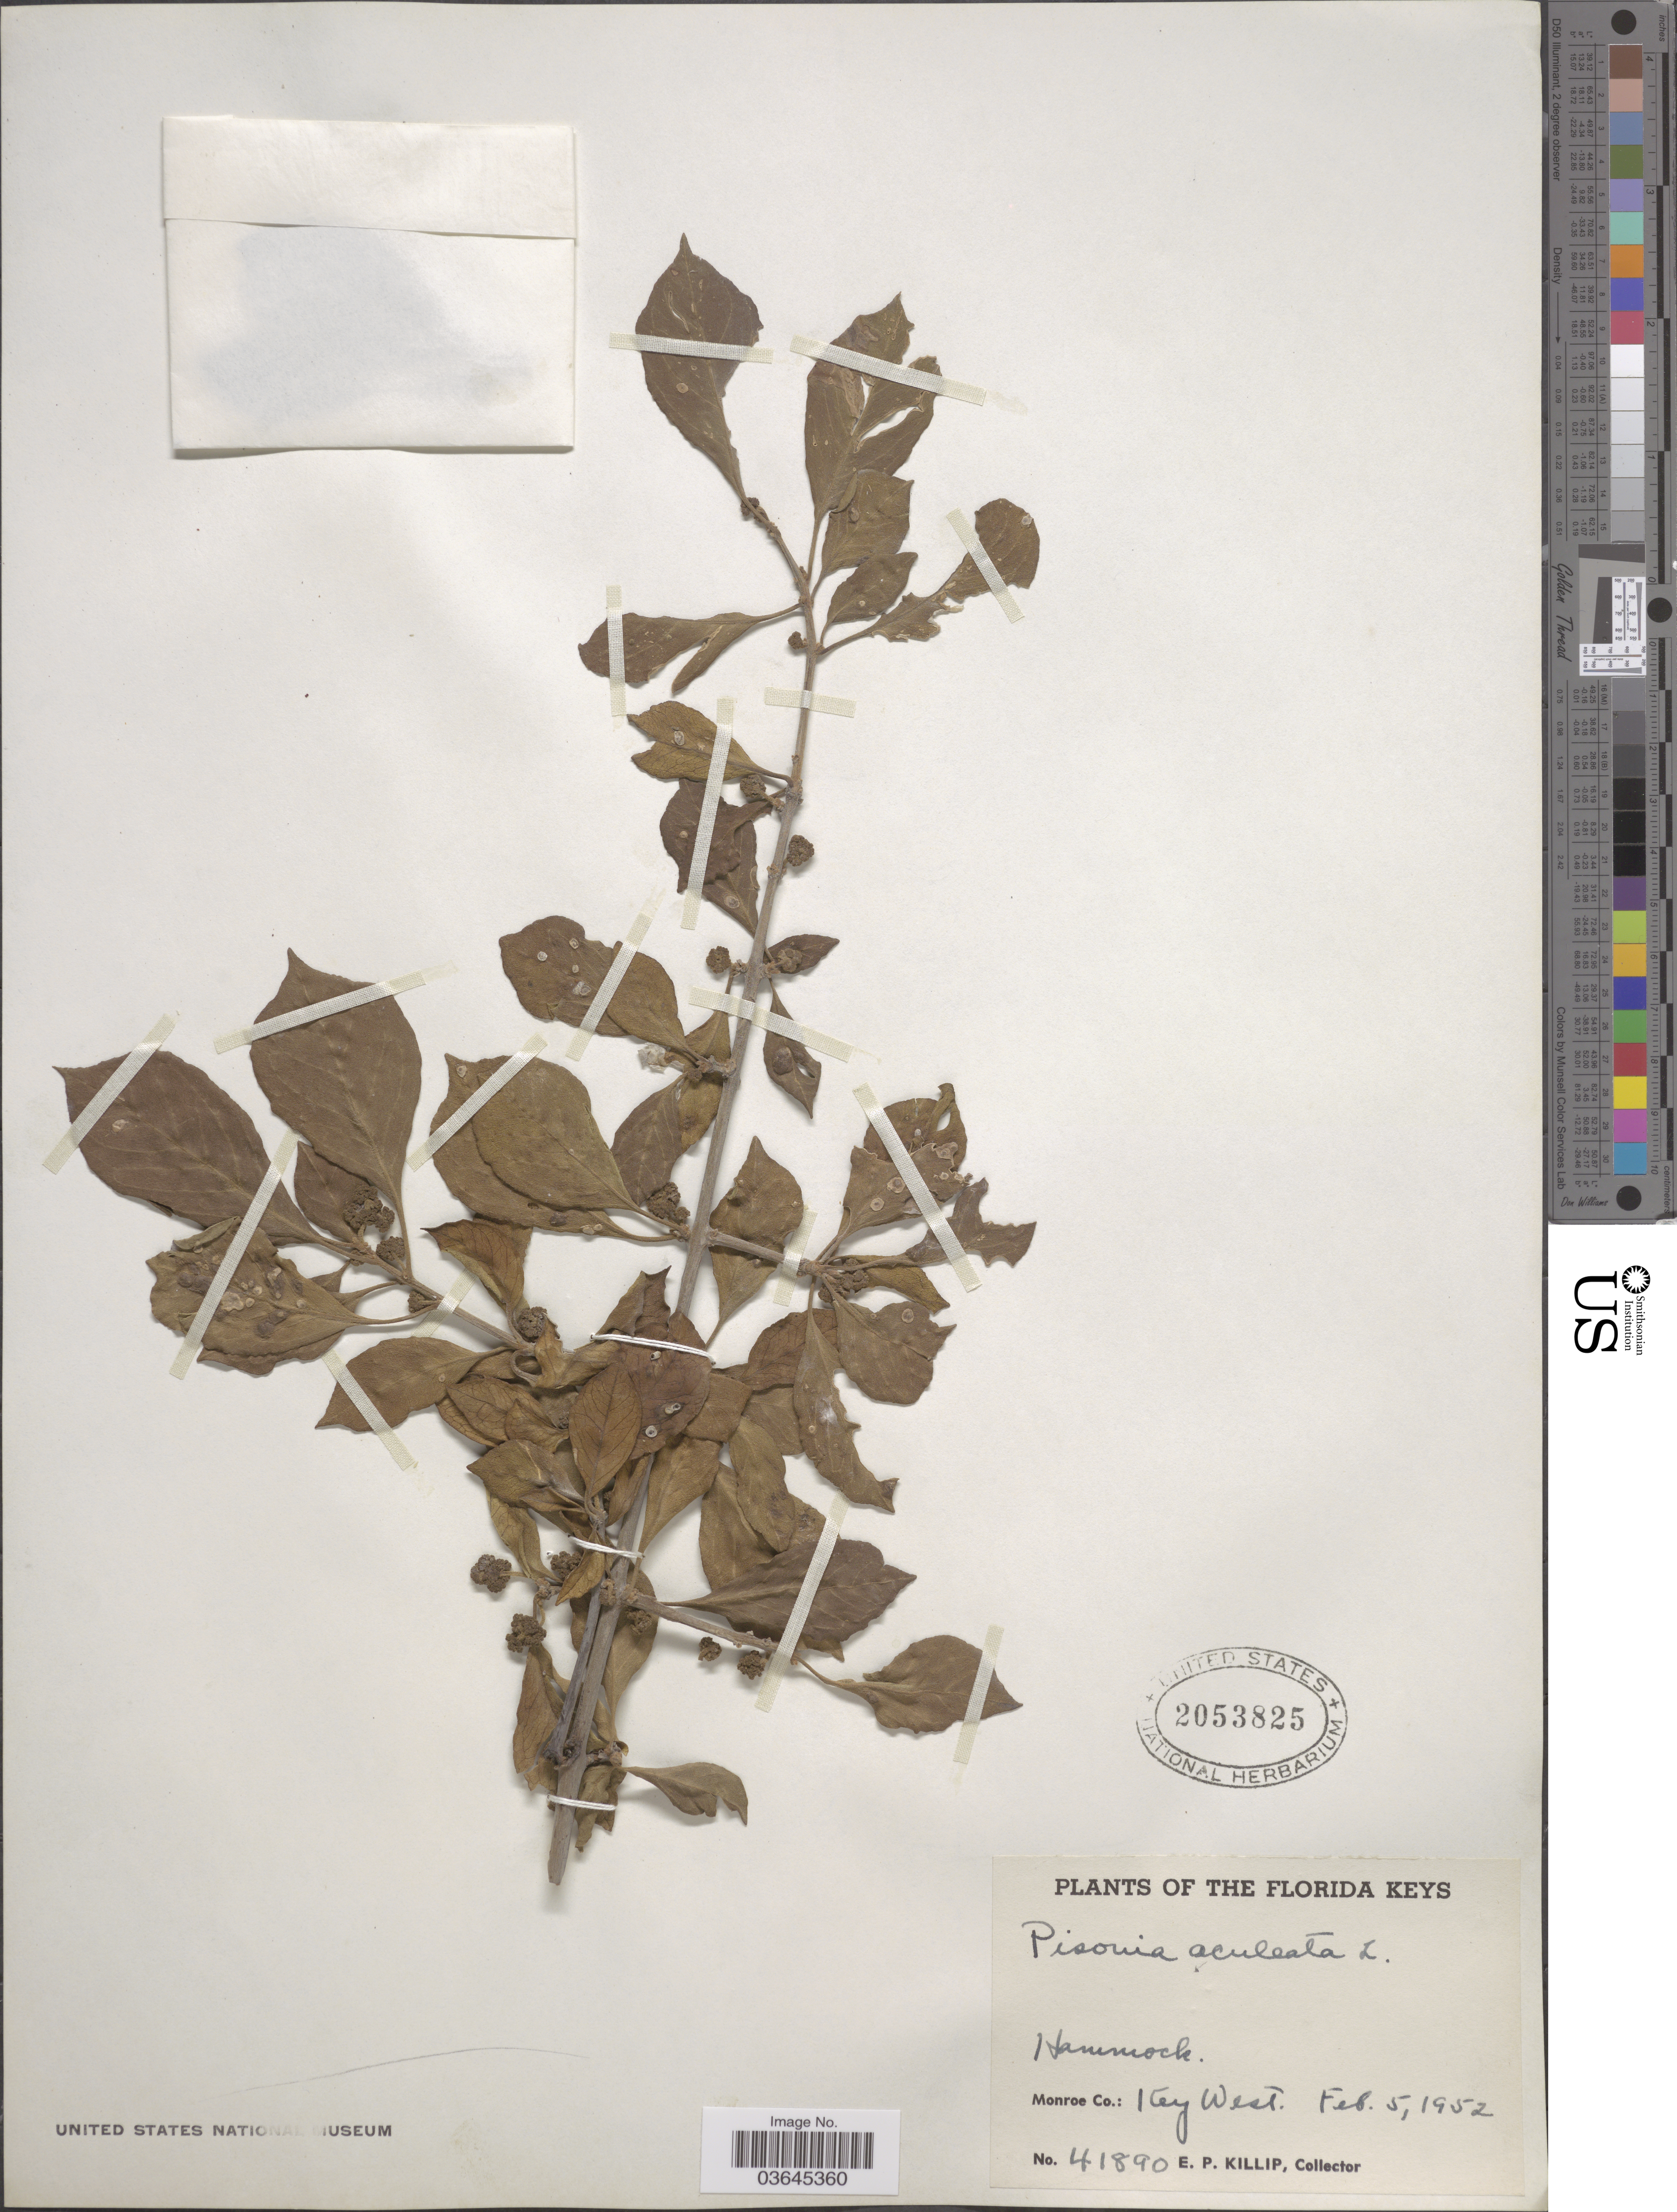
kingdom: Plantae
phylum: Tracheophyta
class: Magnoliopsida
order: Caryophyllales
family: Nyctaginaceae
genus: Pisonia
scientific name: Pisonia aculeata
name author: L.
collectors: E. P. Killip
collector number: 41890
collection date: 1952-02-05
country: United States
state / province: Florida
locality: The Florida Keys. Hammock. Monroe Co.: Key West.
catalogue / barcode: US 2053825